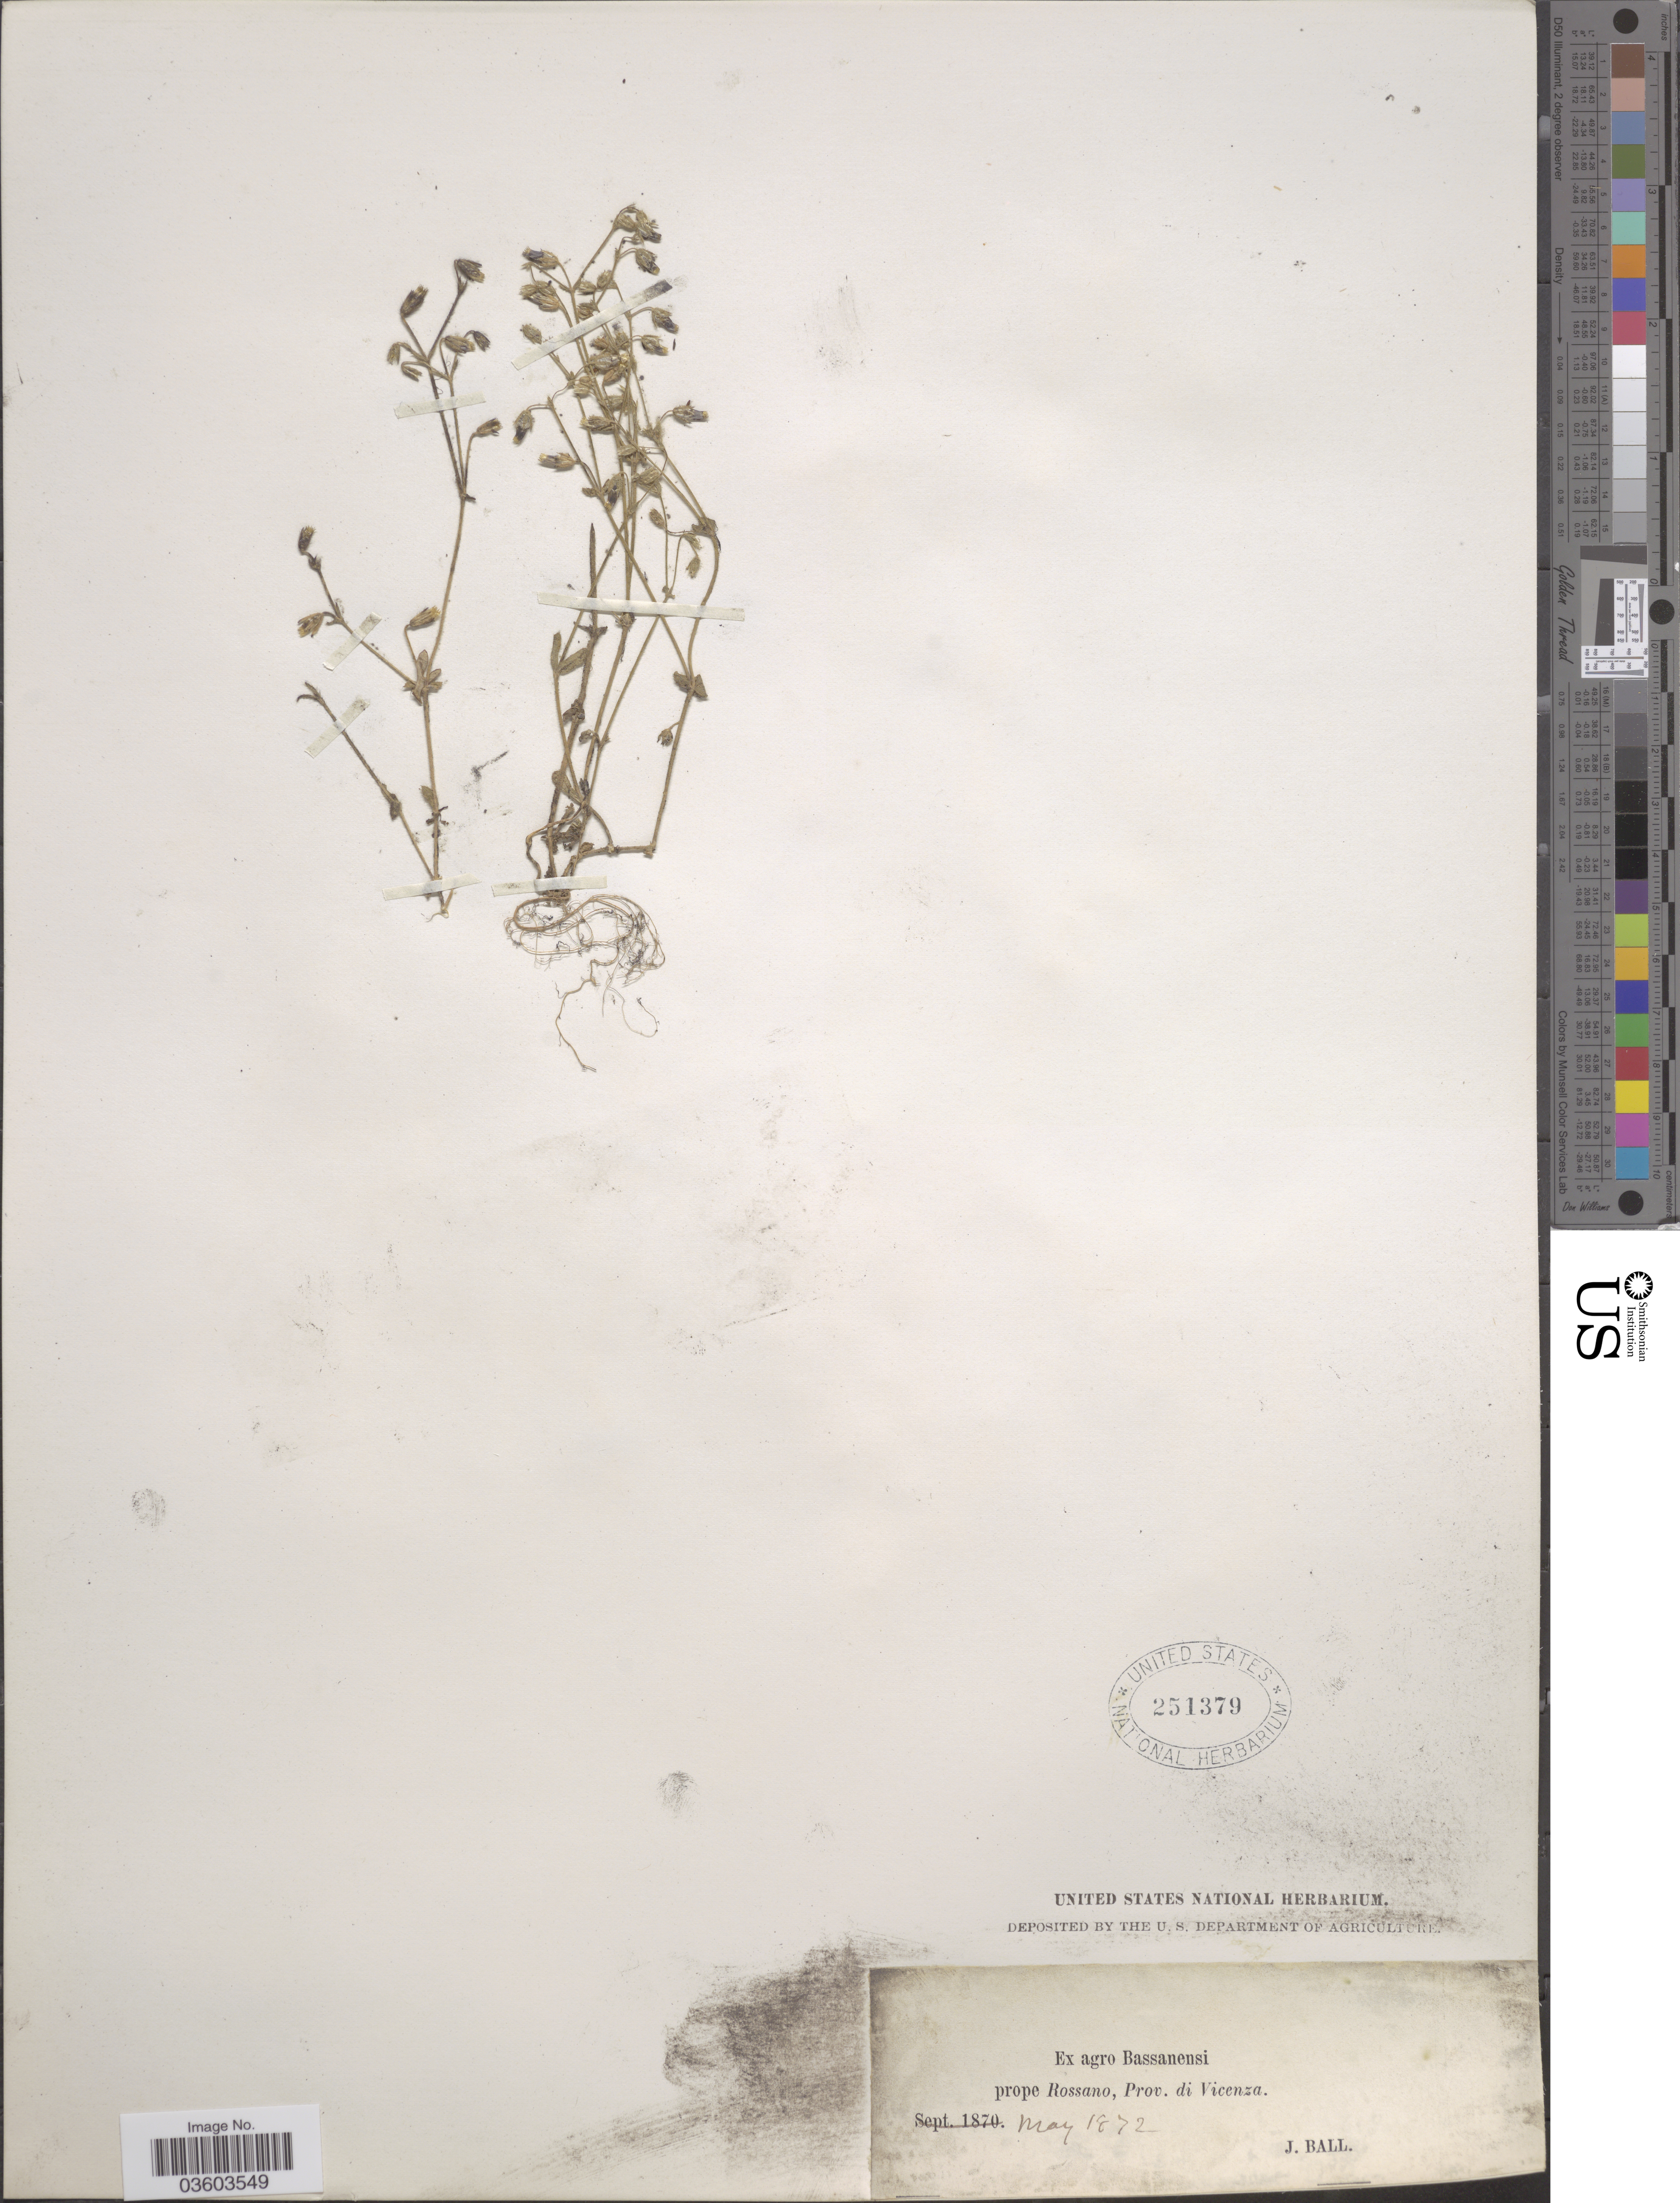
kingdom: Plantae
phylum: Tracheophyta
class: Magnoliopsida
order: Caryophyllales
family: Caryophyllaceae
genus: Cerastium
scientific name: Cerastium sp.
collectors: J. Ball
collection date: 1872-05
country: Italy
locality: Ex agro Bassanensi prope Rossano, Prov. di Vicenza.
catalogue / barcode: US 251379